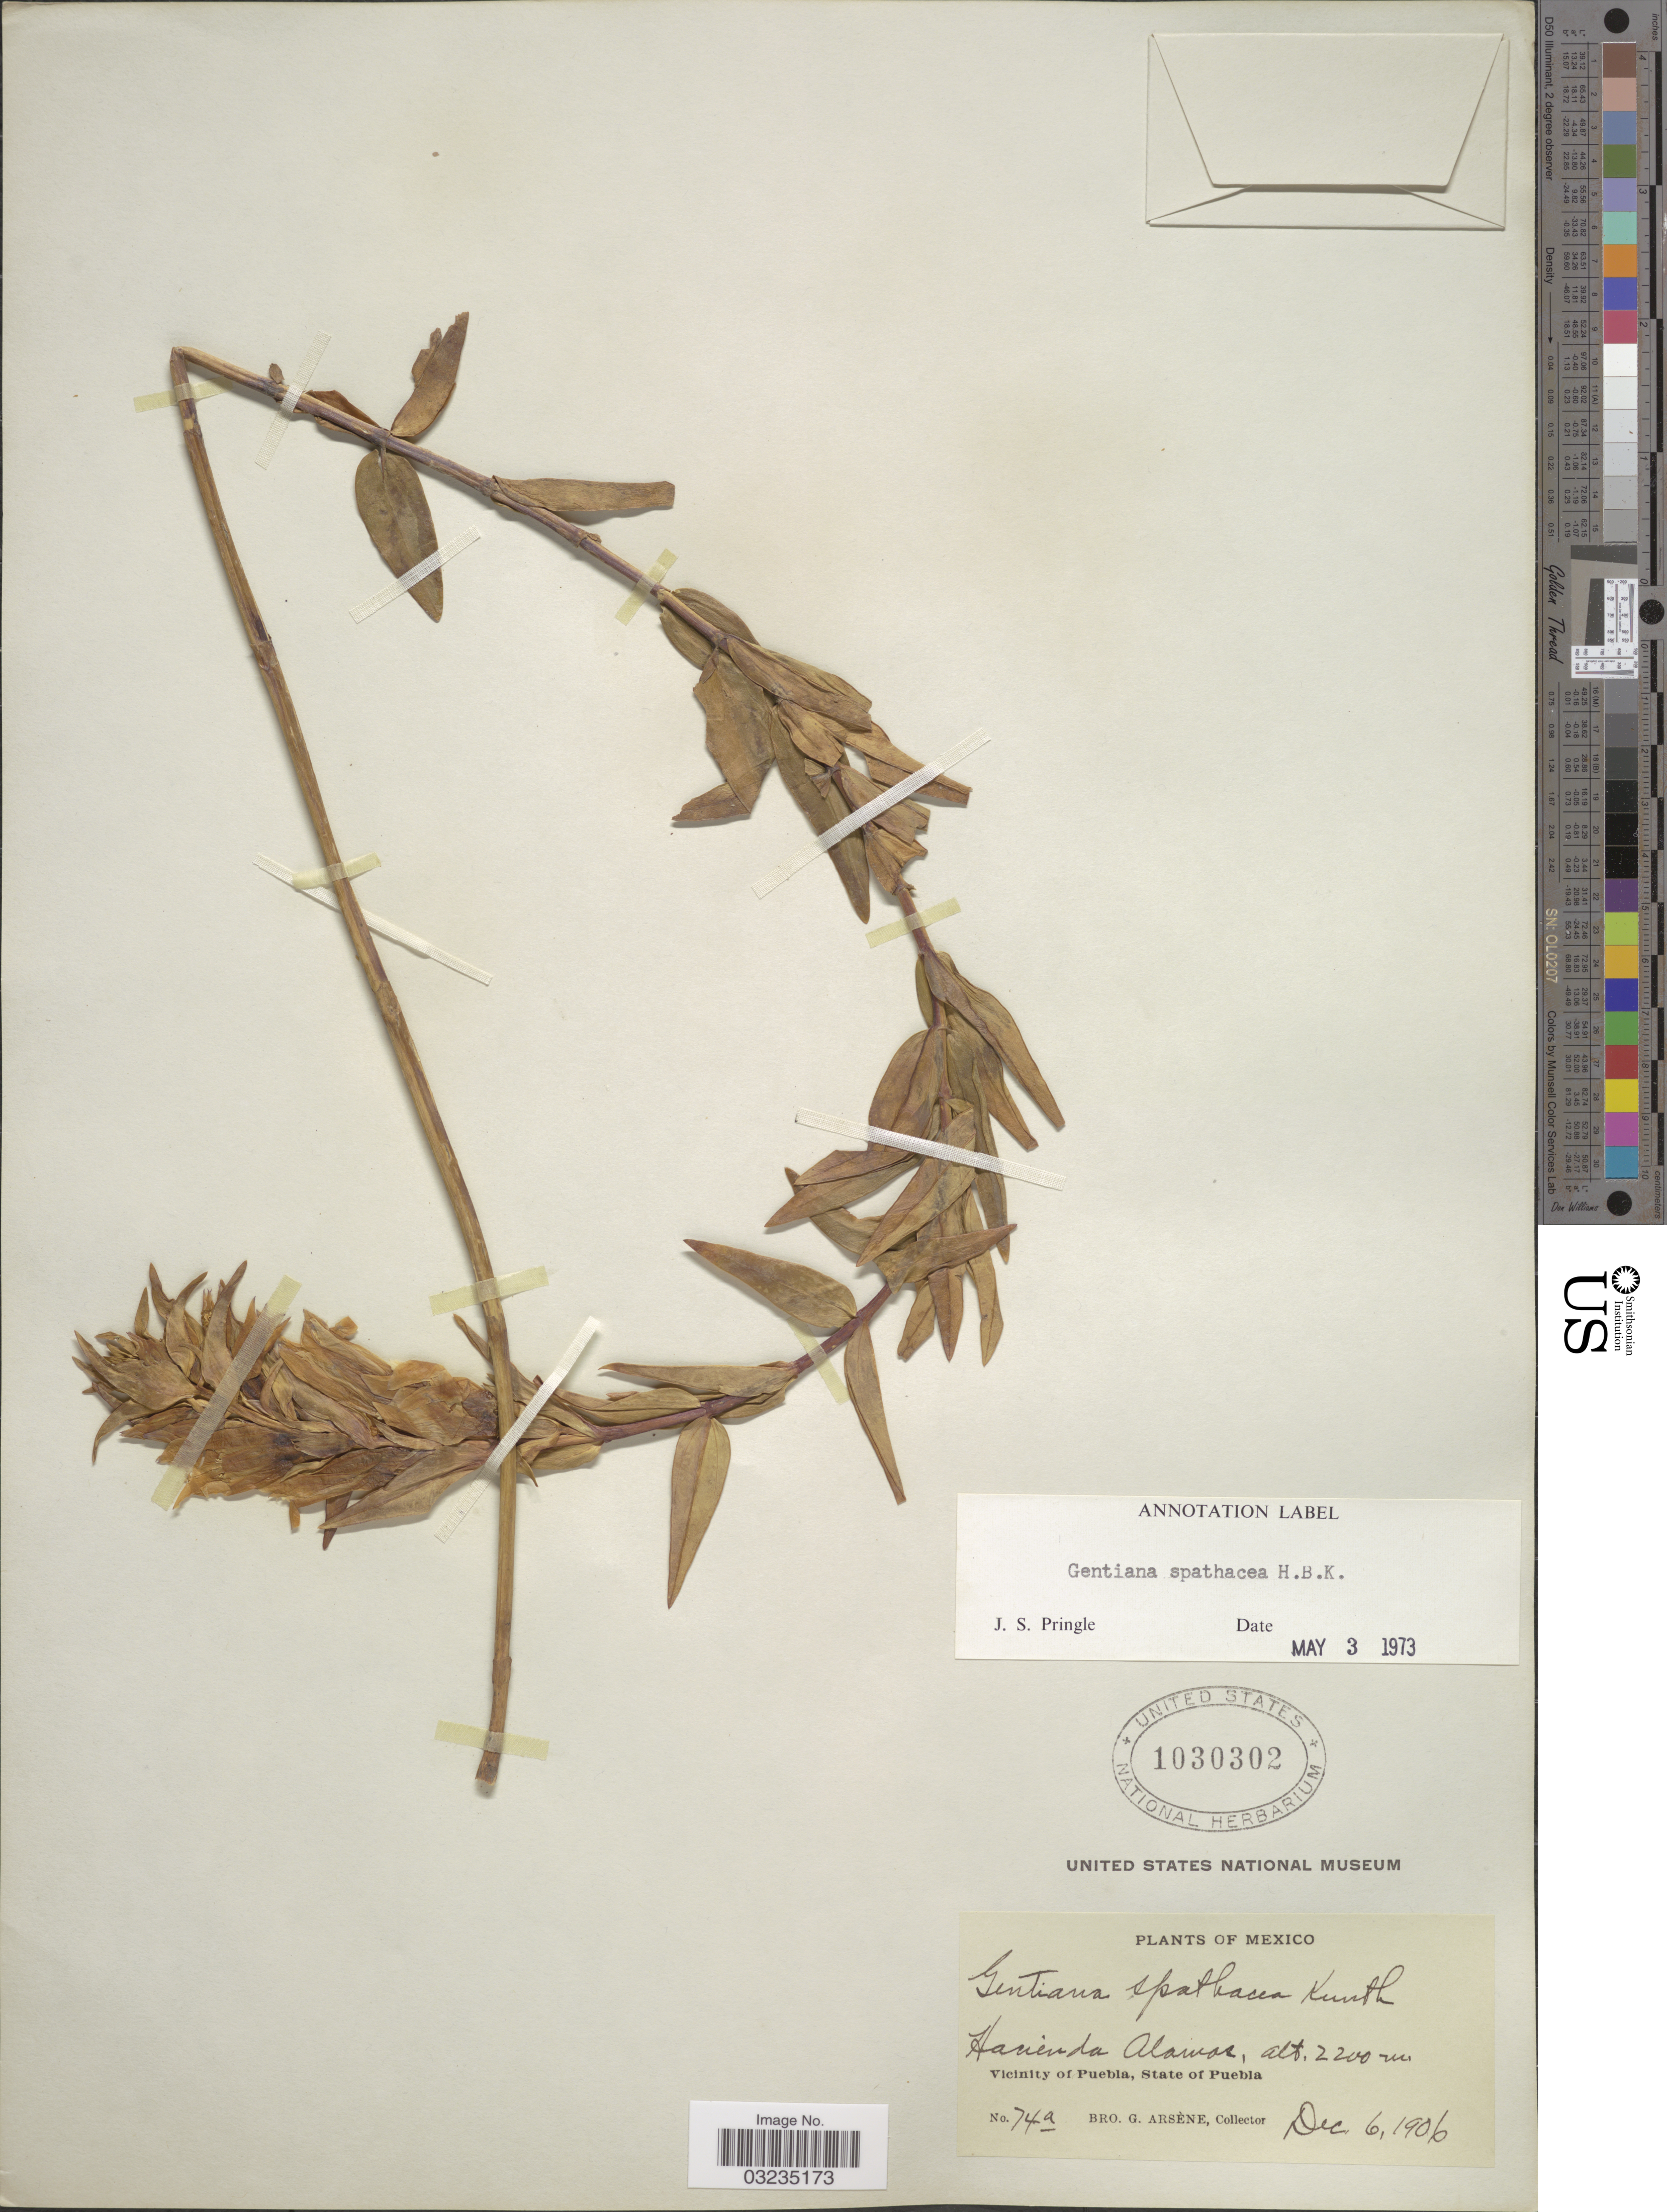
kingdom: Plantae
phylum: Tracheophyta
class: Magnoliopsida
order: Gentianales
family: Gentianaceae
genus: Gentiana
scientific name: Gentiana spathacea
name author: Kunth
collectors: Bro. G. Arsène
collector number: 74a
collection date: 1906-12-06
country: Mexico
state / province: Puebla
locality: Hacienda Alamos. Vicinity of Puebla, State of Puebla.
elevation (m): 2200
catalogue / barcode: US 1030302